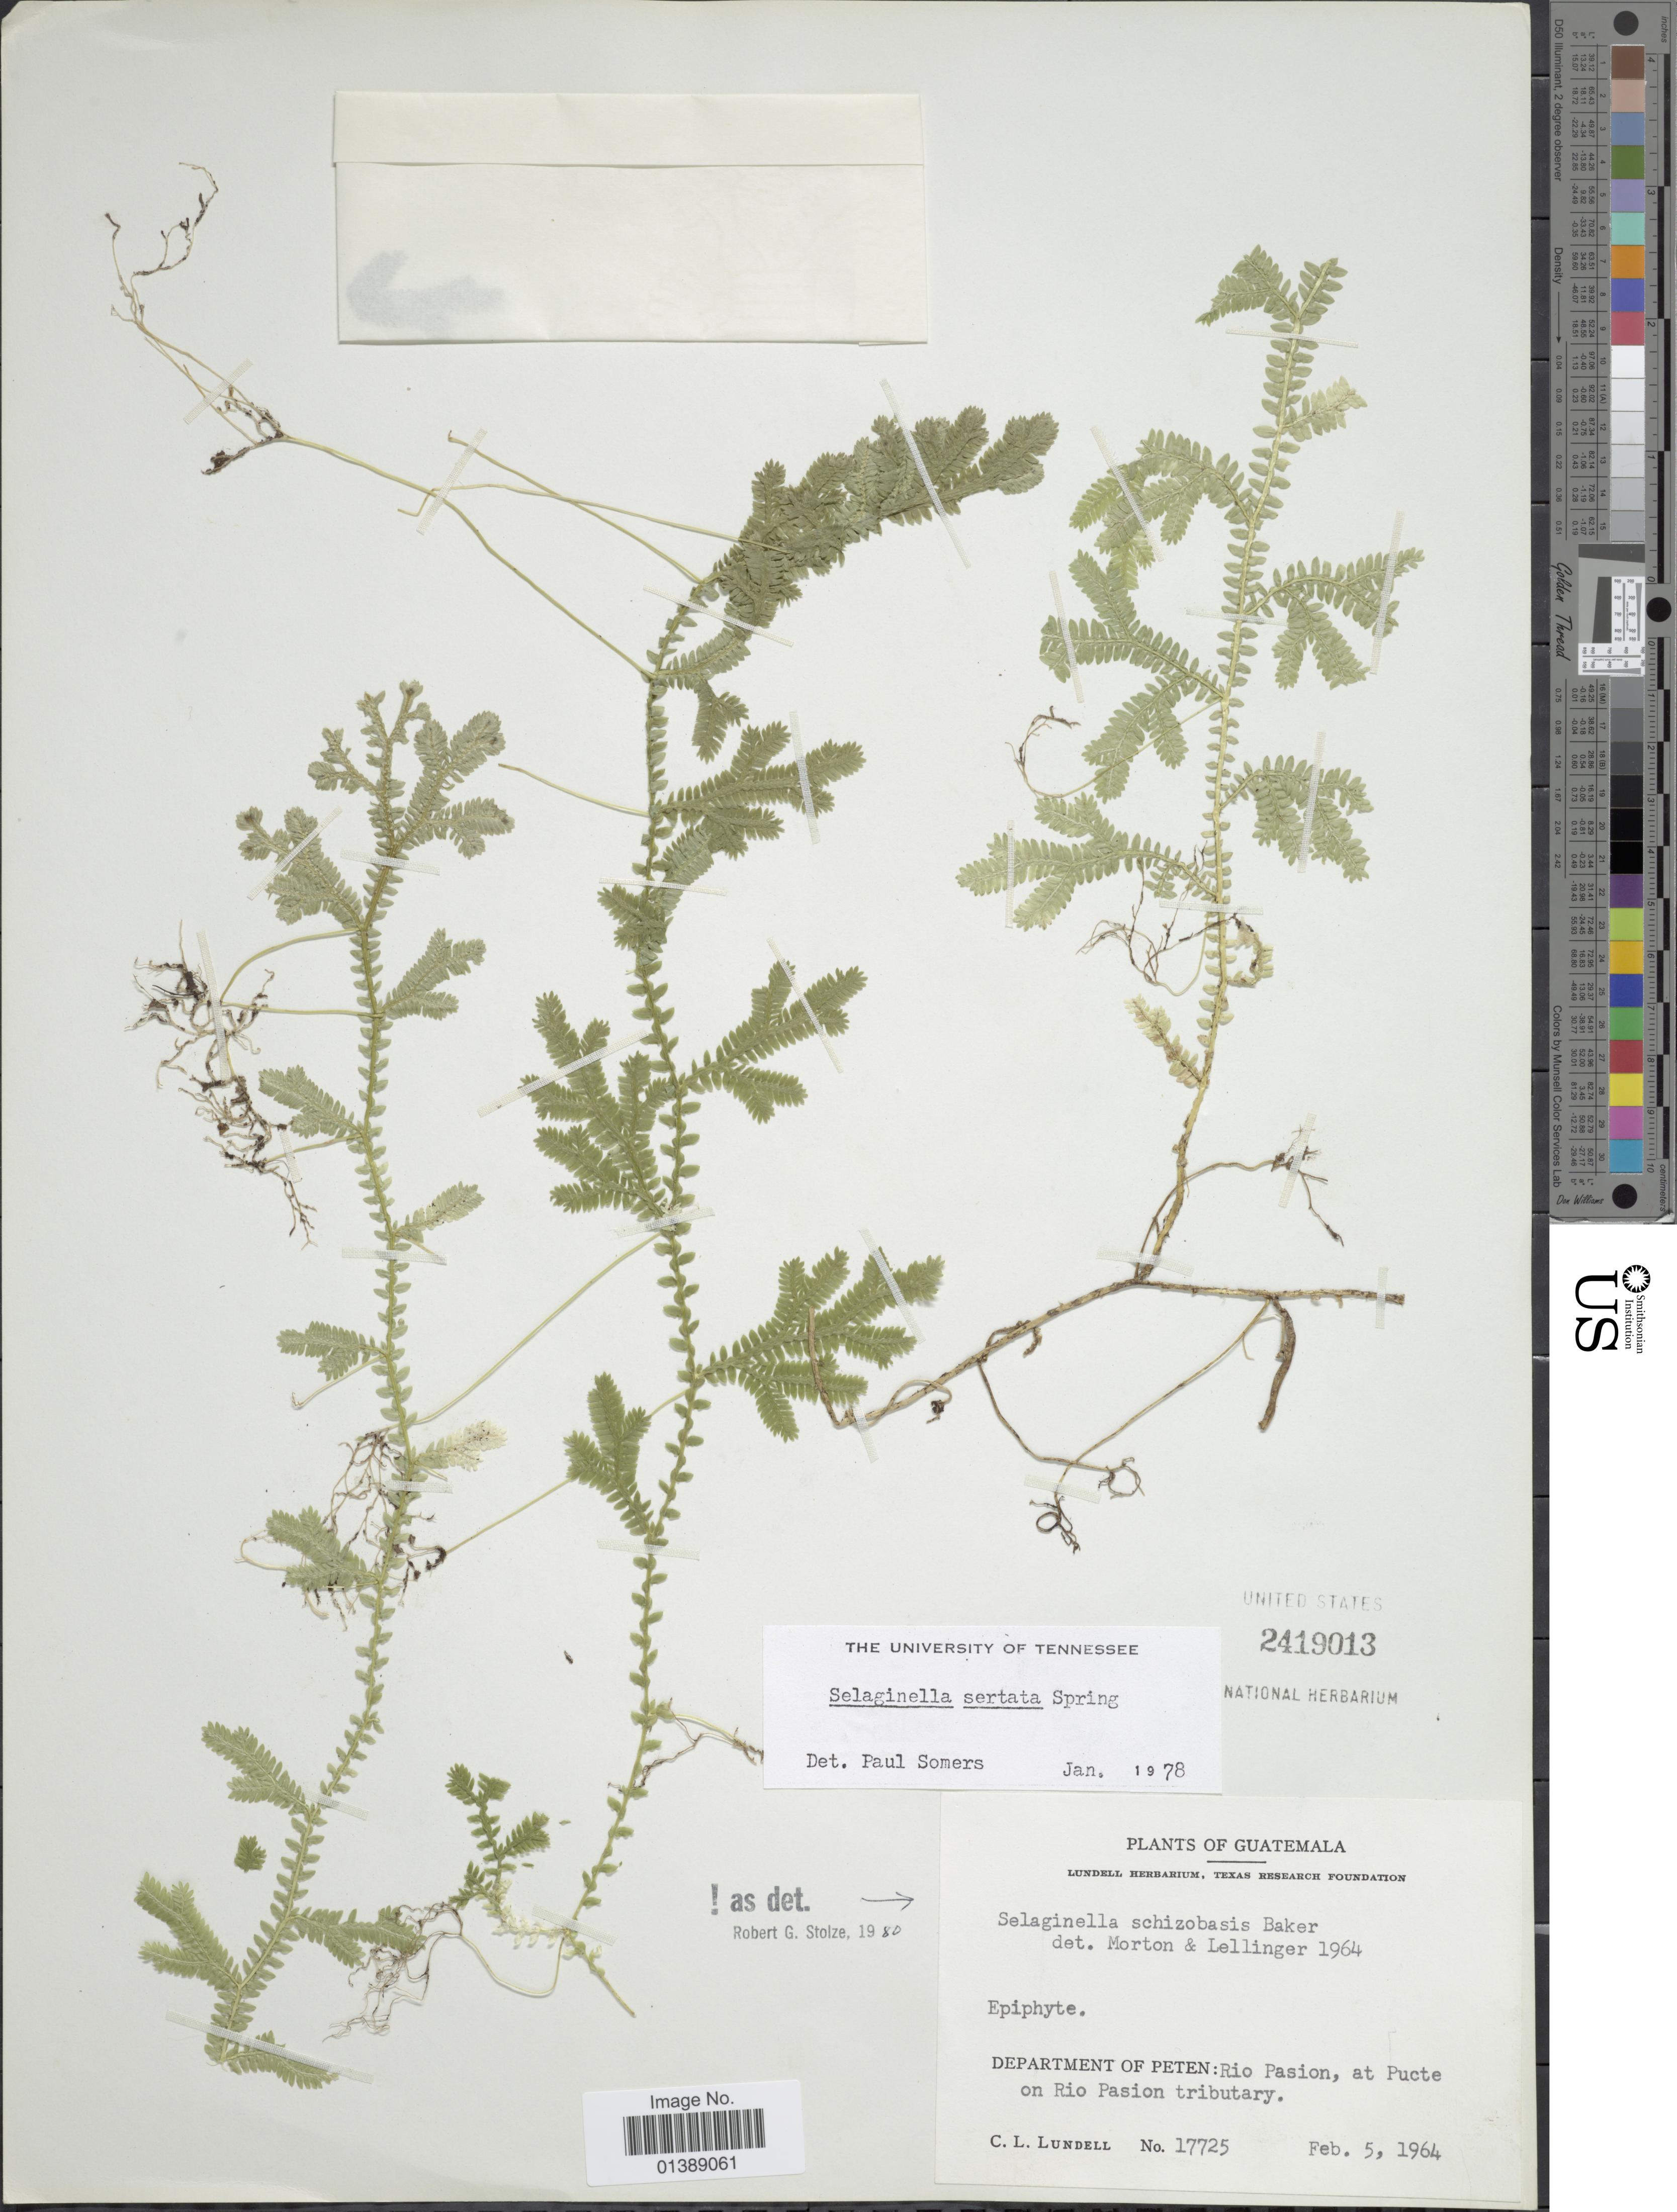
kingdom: Plantae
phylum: Tracheophyta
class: Lycopodiopsida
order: Selaginellales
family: Selaginellaceae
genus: Selaginella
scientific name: Selaginella schizobasis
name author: Baker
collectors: C. L. Lundell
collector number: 17725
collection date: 1964-02-05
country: Guatemala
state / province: El Petén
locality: Rio Pasion, at Pucte on Rio Pasion tributary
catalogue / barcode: US 2419013